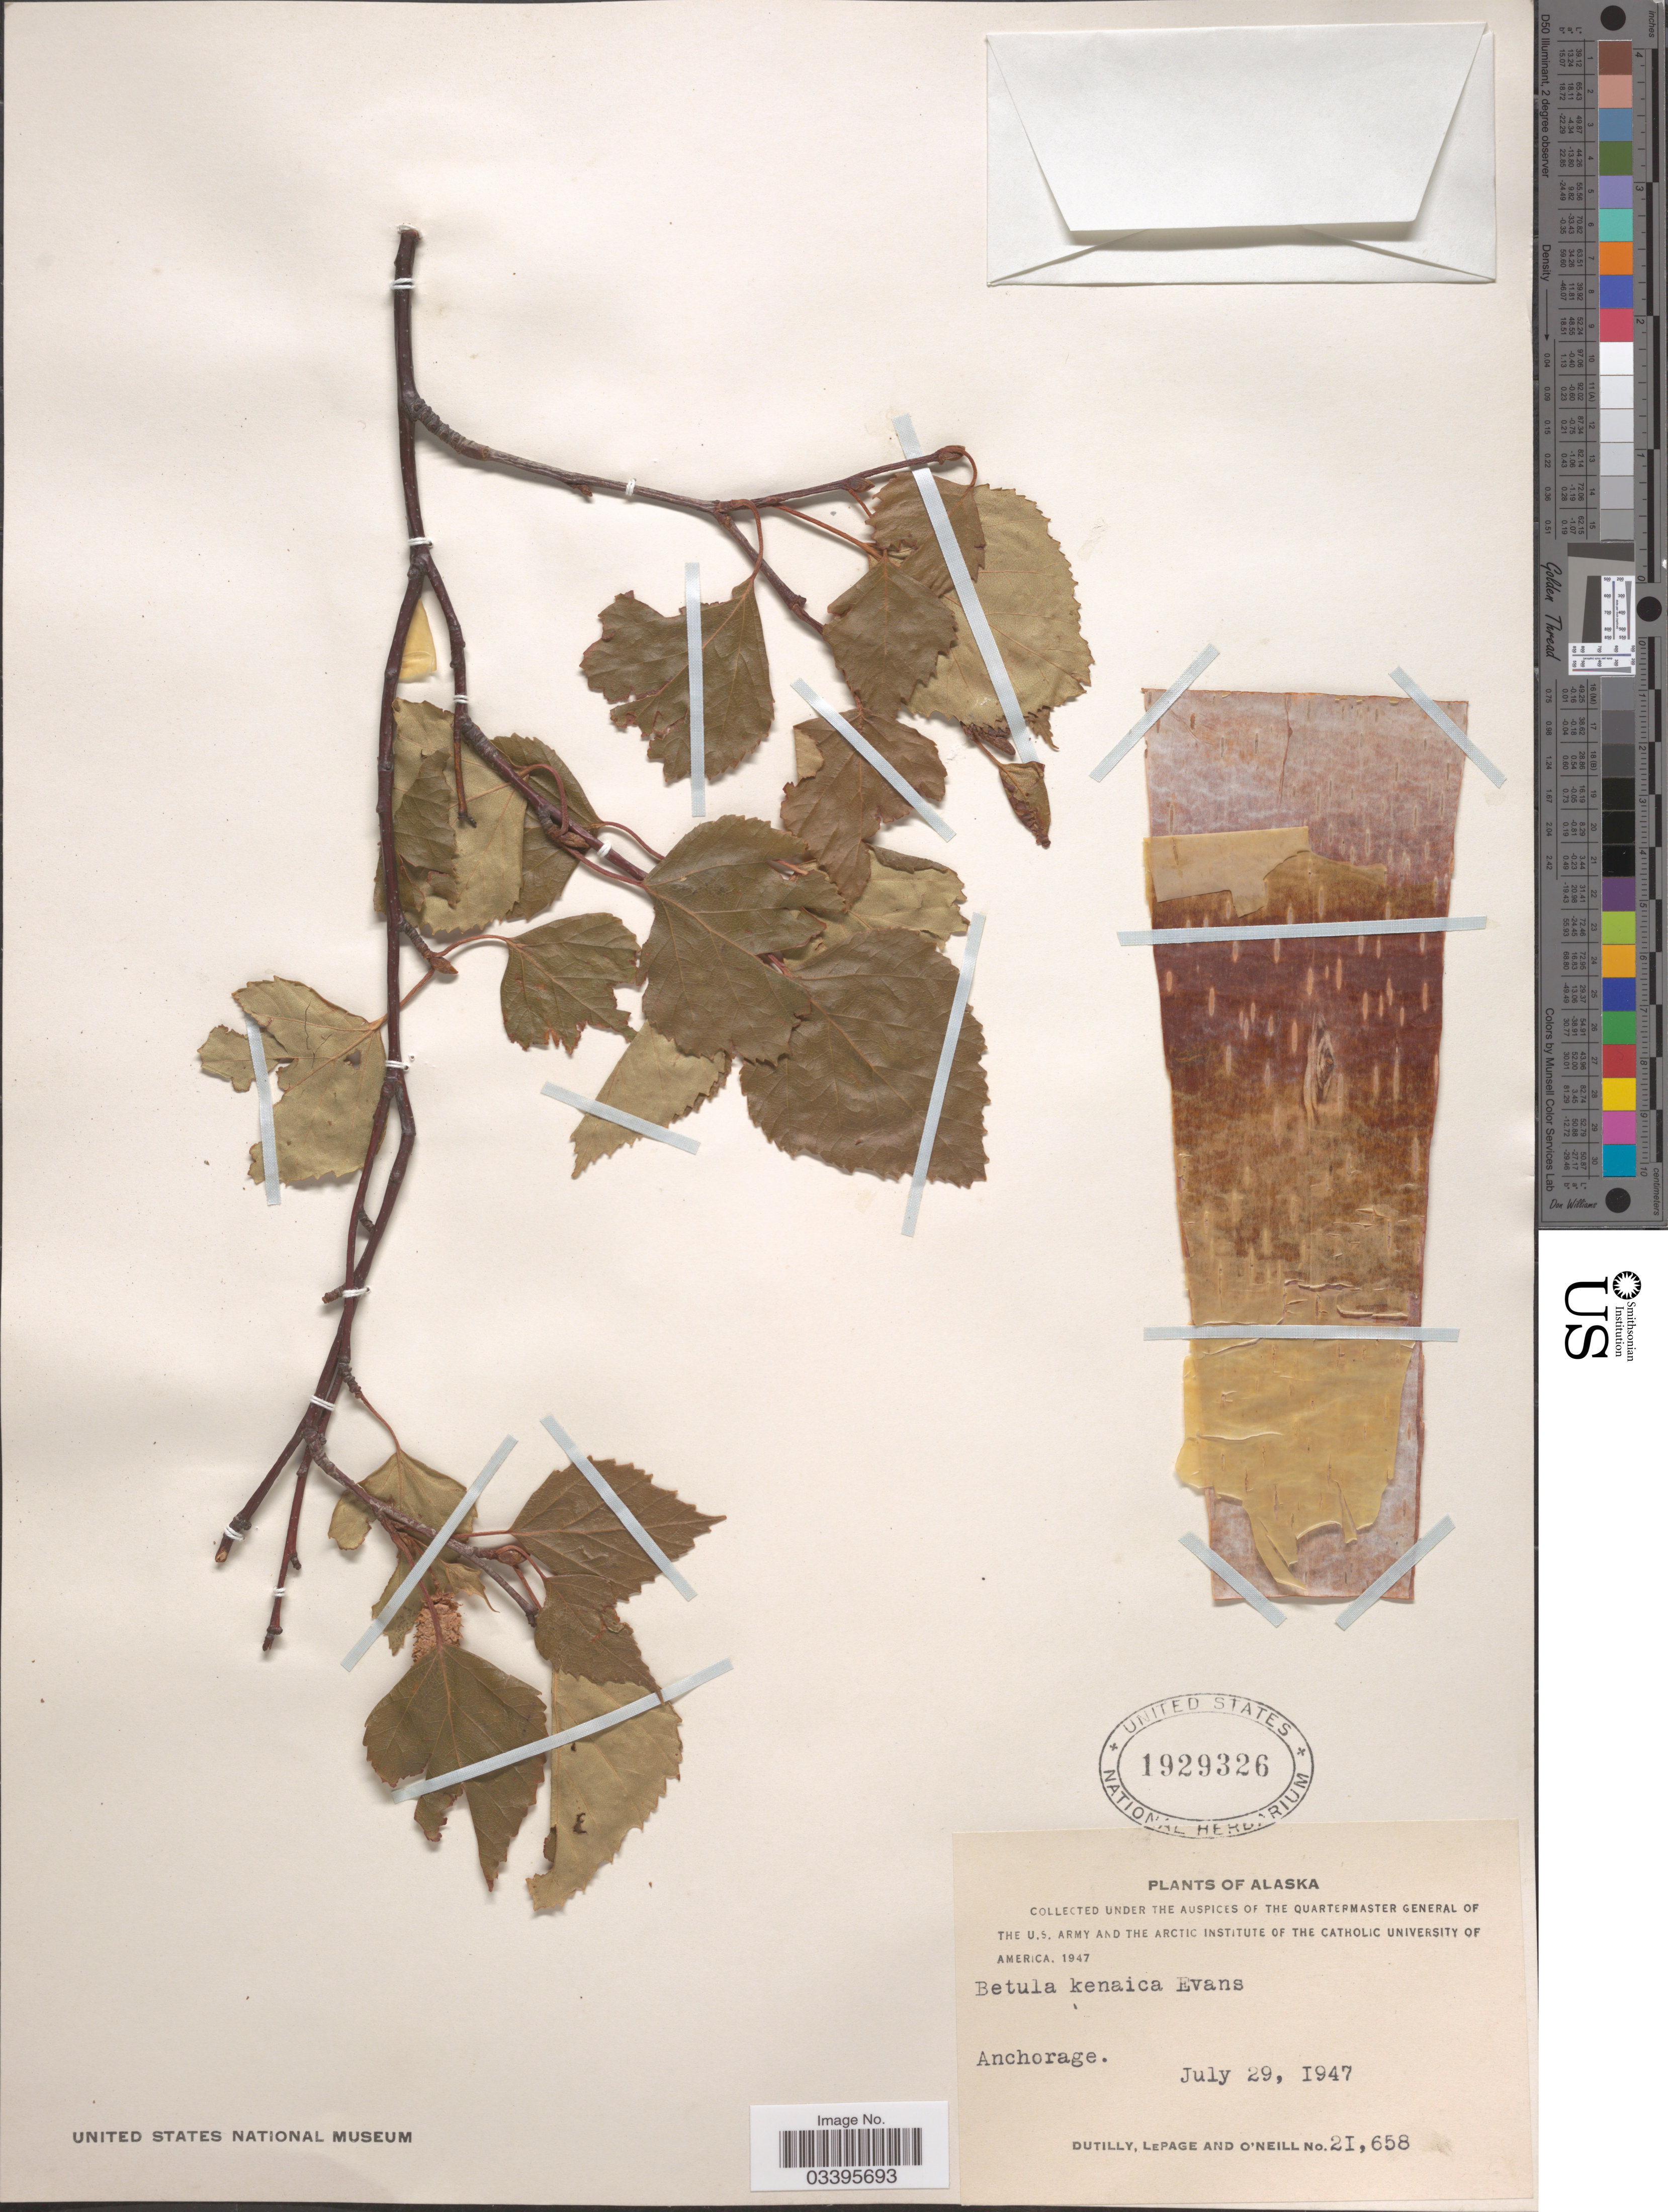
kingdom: Plantae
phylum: Tracheophyta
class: Magnoliopsida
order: Fagales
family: Betulaceae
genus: Betula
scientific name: Betula kenaica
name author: W.H. Evans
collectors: -. Dutilly, -. LePage & O' Neill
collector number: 21658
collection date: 1947-07-29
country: United States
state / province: Alaska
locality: Anchorage.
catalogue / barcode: US 1929326